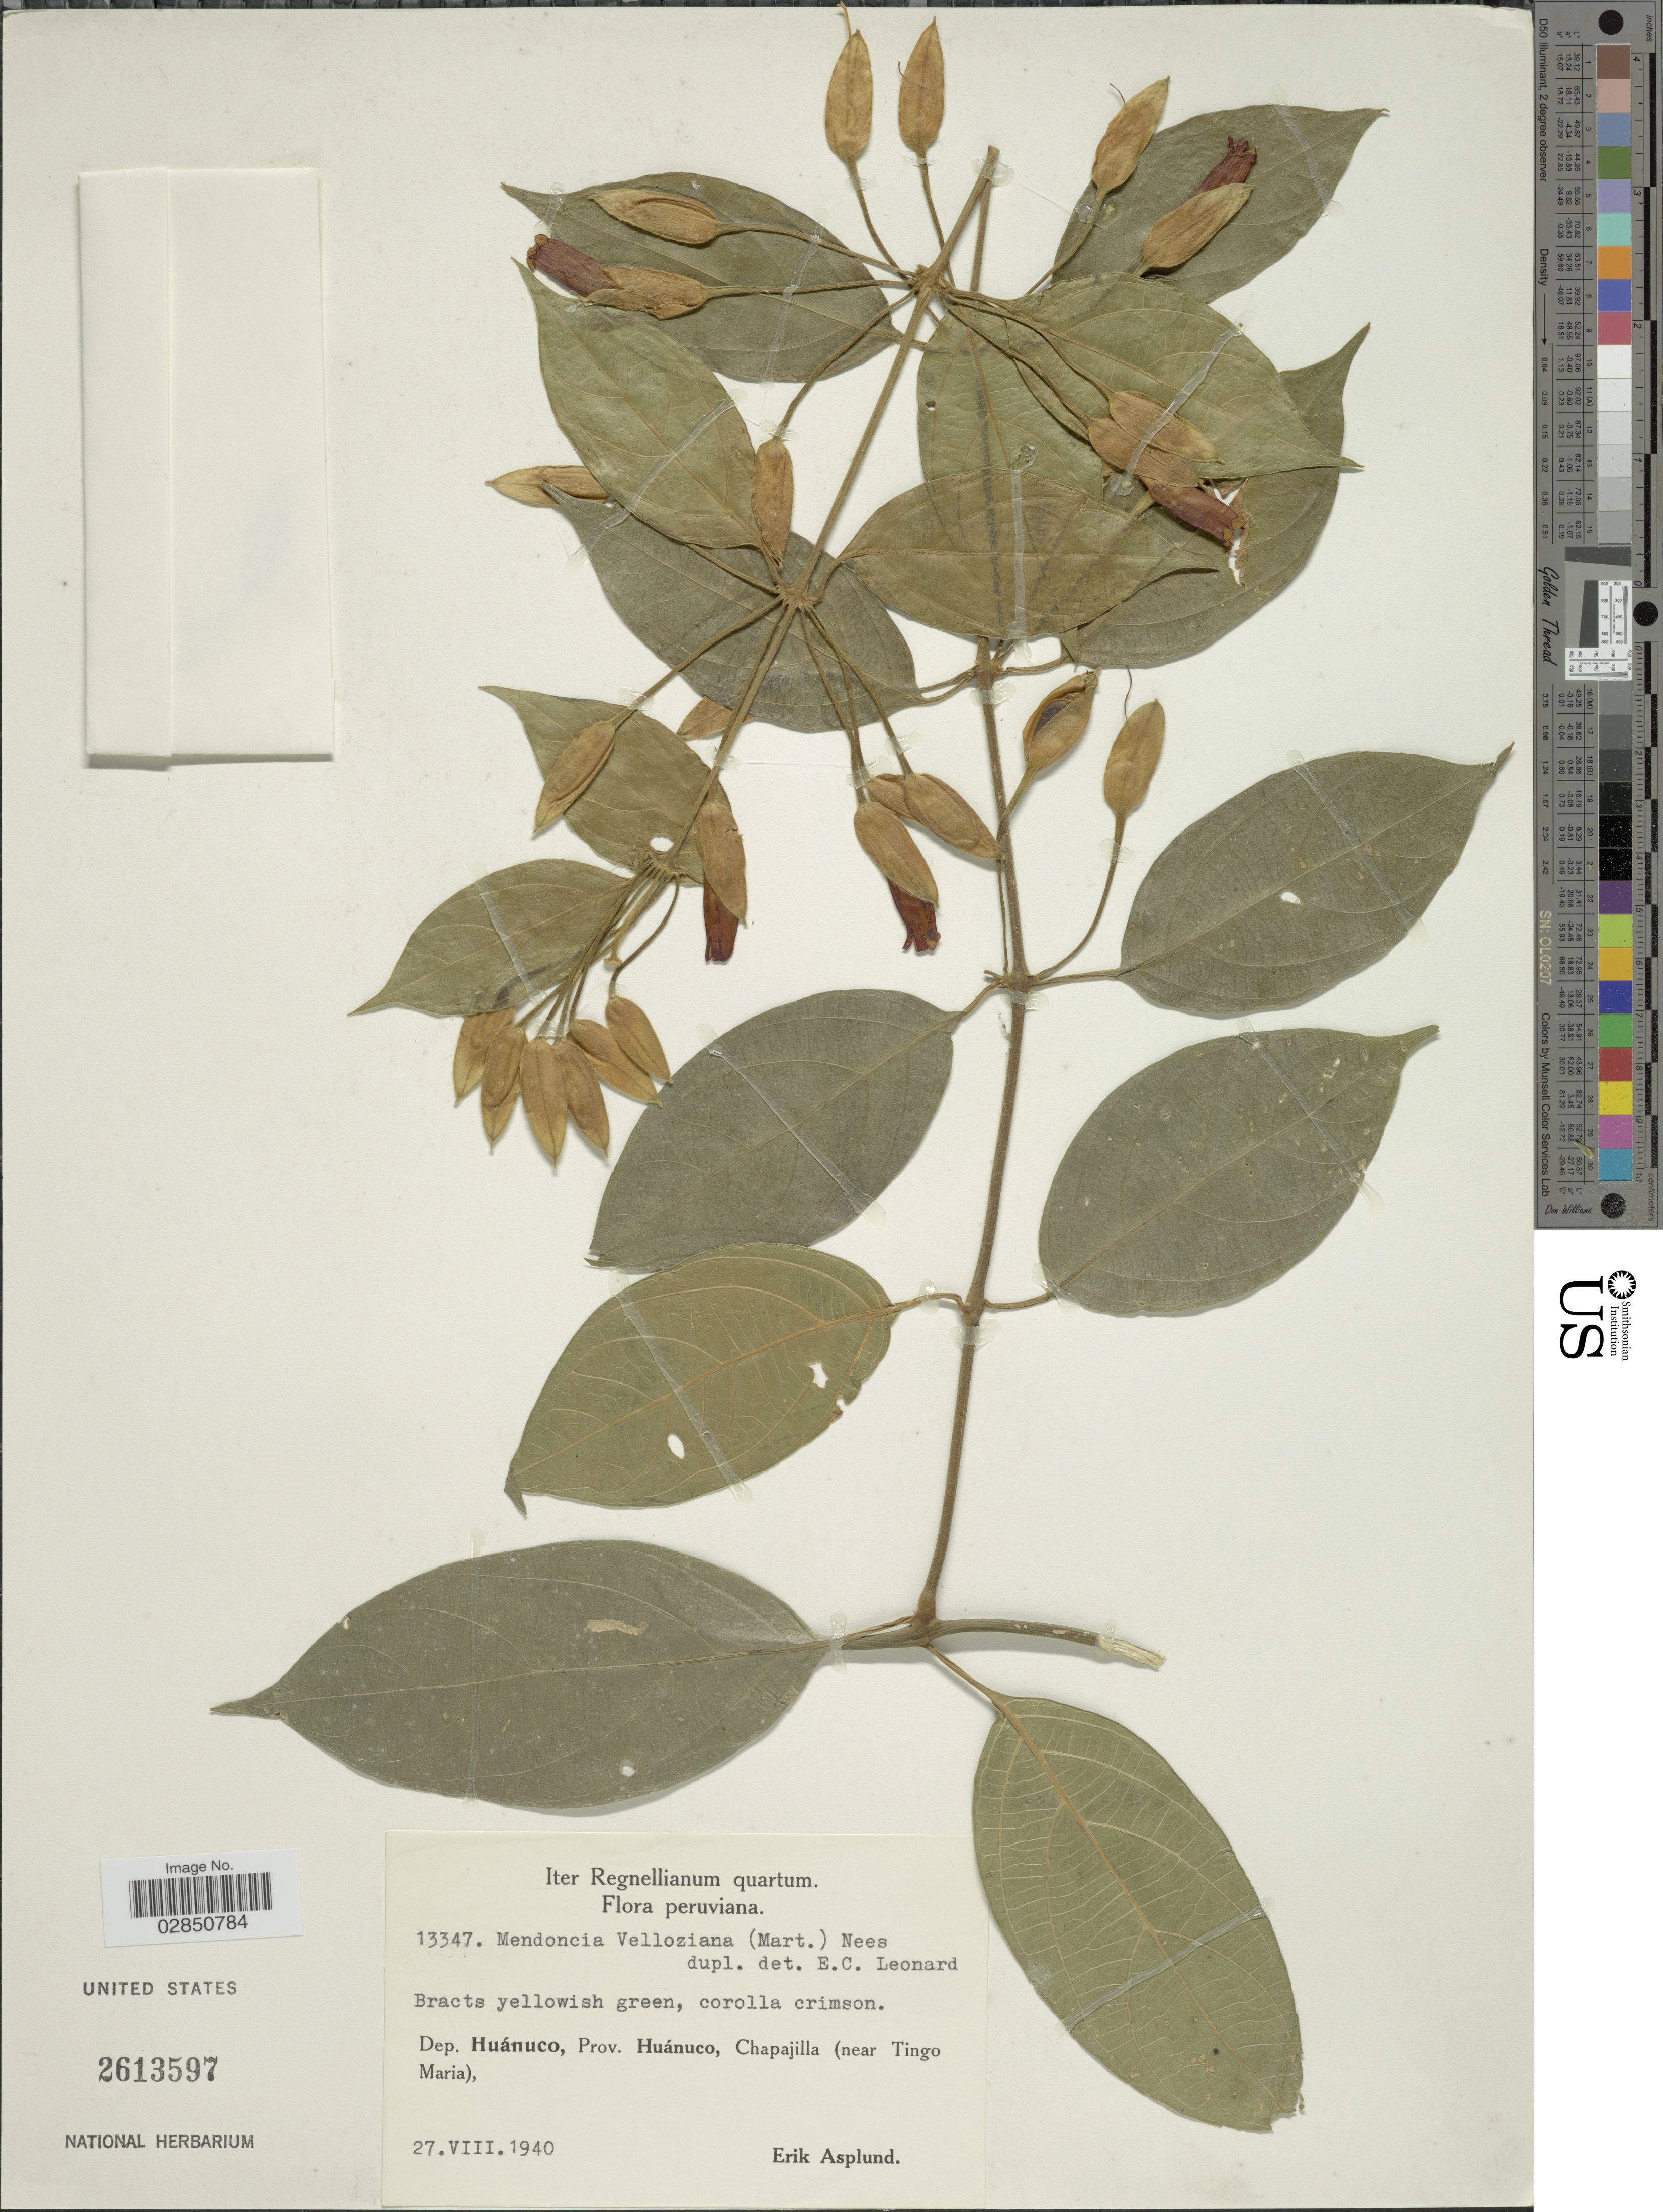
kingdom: Plantae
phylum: Tracheophyta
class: Magnoliopsida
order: Lamiales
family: Acanthaceae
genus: Mendoncia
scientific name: Mendoncia aspera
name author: (Ruiz & Pav.) Nees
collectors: E. Asplund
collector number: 13347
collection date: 1940-08-27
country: Peru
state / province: Huánuco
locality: Dep. Huánuco, Prov. Huánuco, Chapajilla (near Tingo Maria).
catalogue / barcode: US 2613597